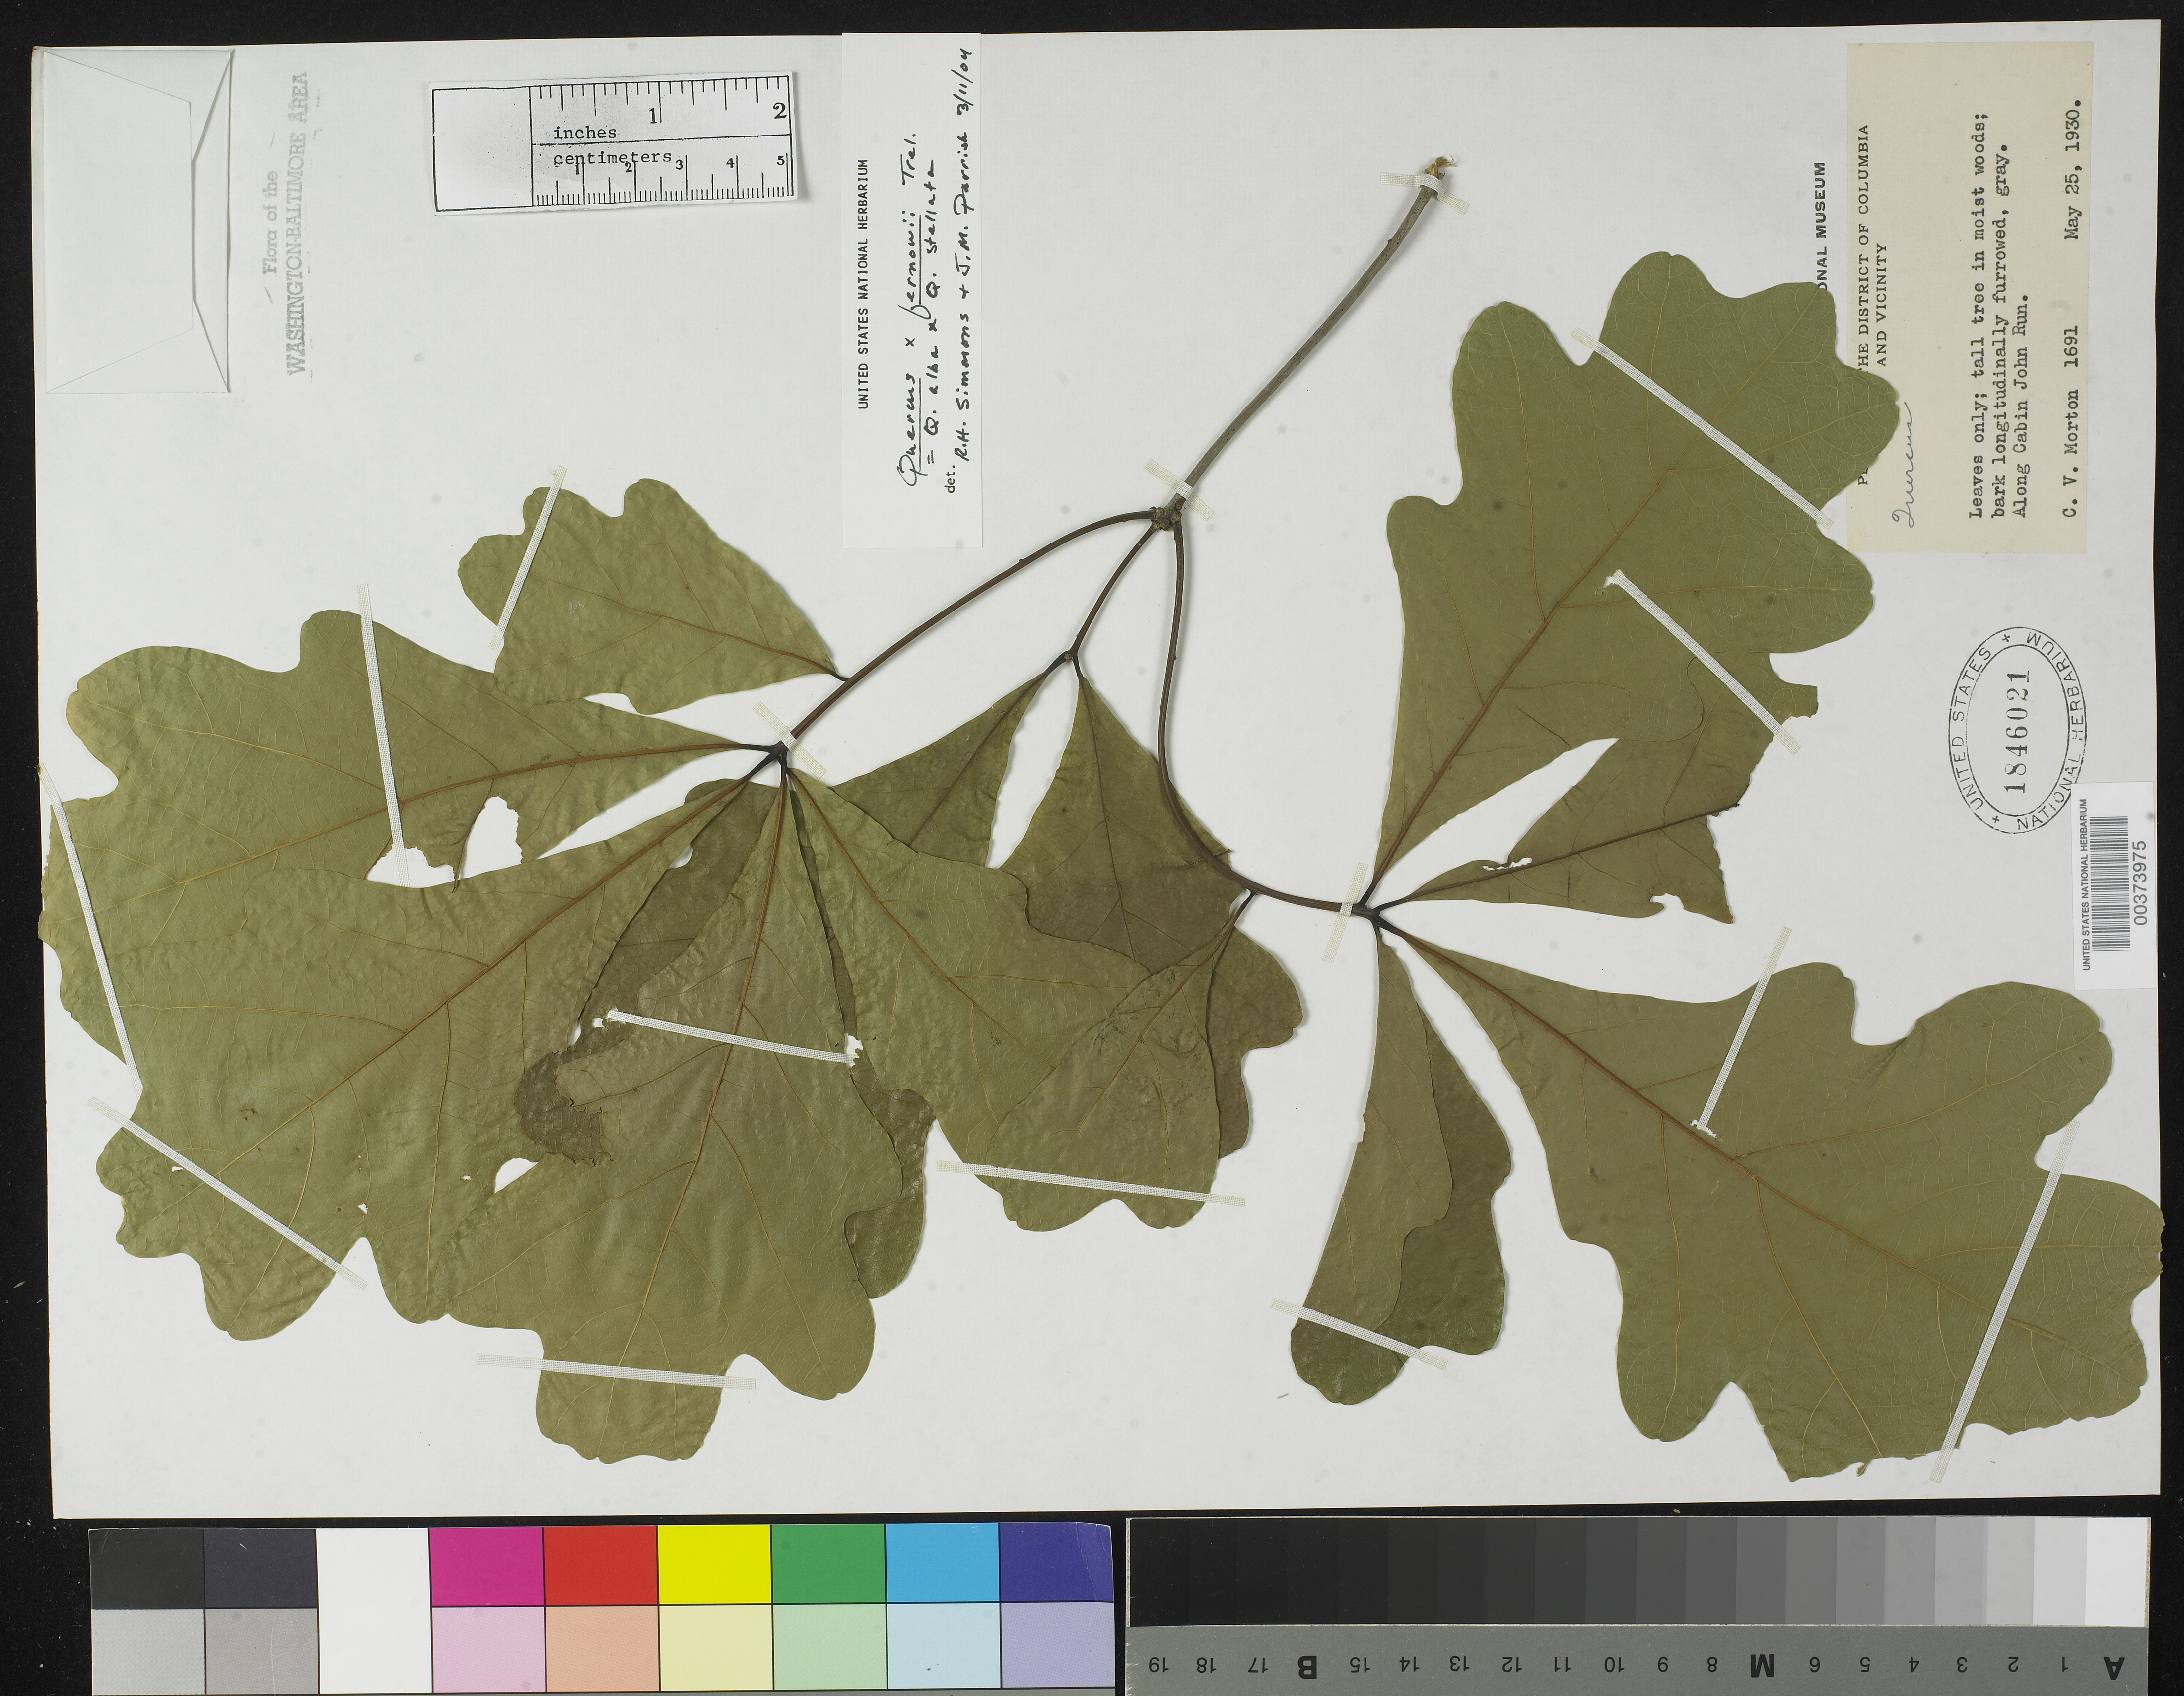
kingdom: Plantae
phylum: Tracheophyta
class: Magnoliopsida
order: Fagales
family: Fagaceae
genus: Quercus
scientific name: Quercus x fernowii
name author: Trel.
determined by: Simmons, R. H., (UNITED STATES)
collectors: C. V. Morton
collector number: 1691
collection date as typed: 25 May 1930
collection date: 1930-05-25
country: United States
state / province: Maryland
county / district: Montgomery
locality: Cabin John Run C. & O. Canal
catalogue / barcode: US 1846021